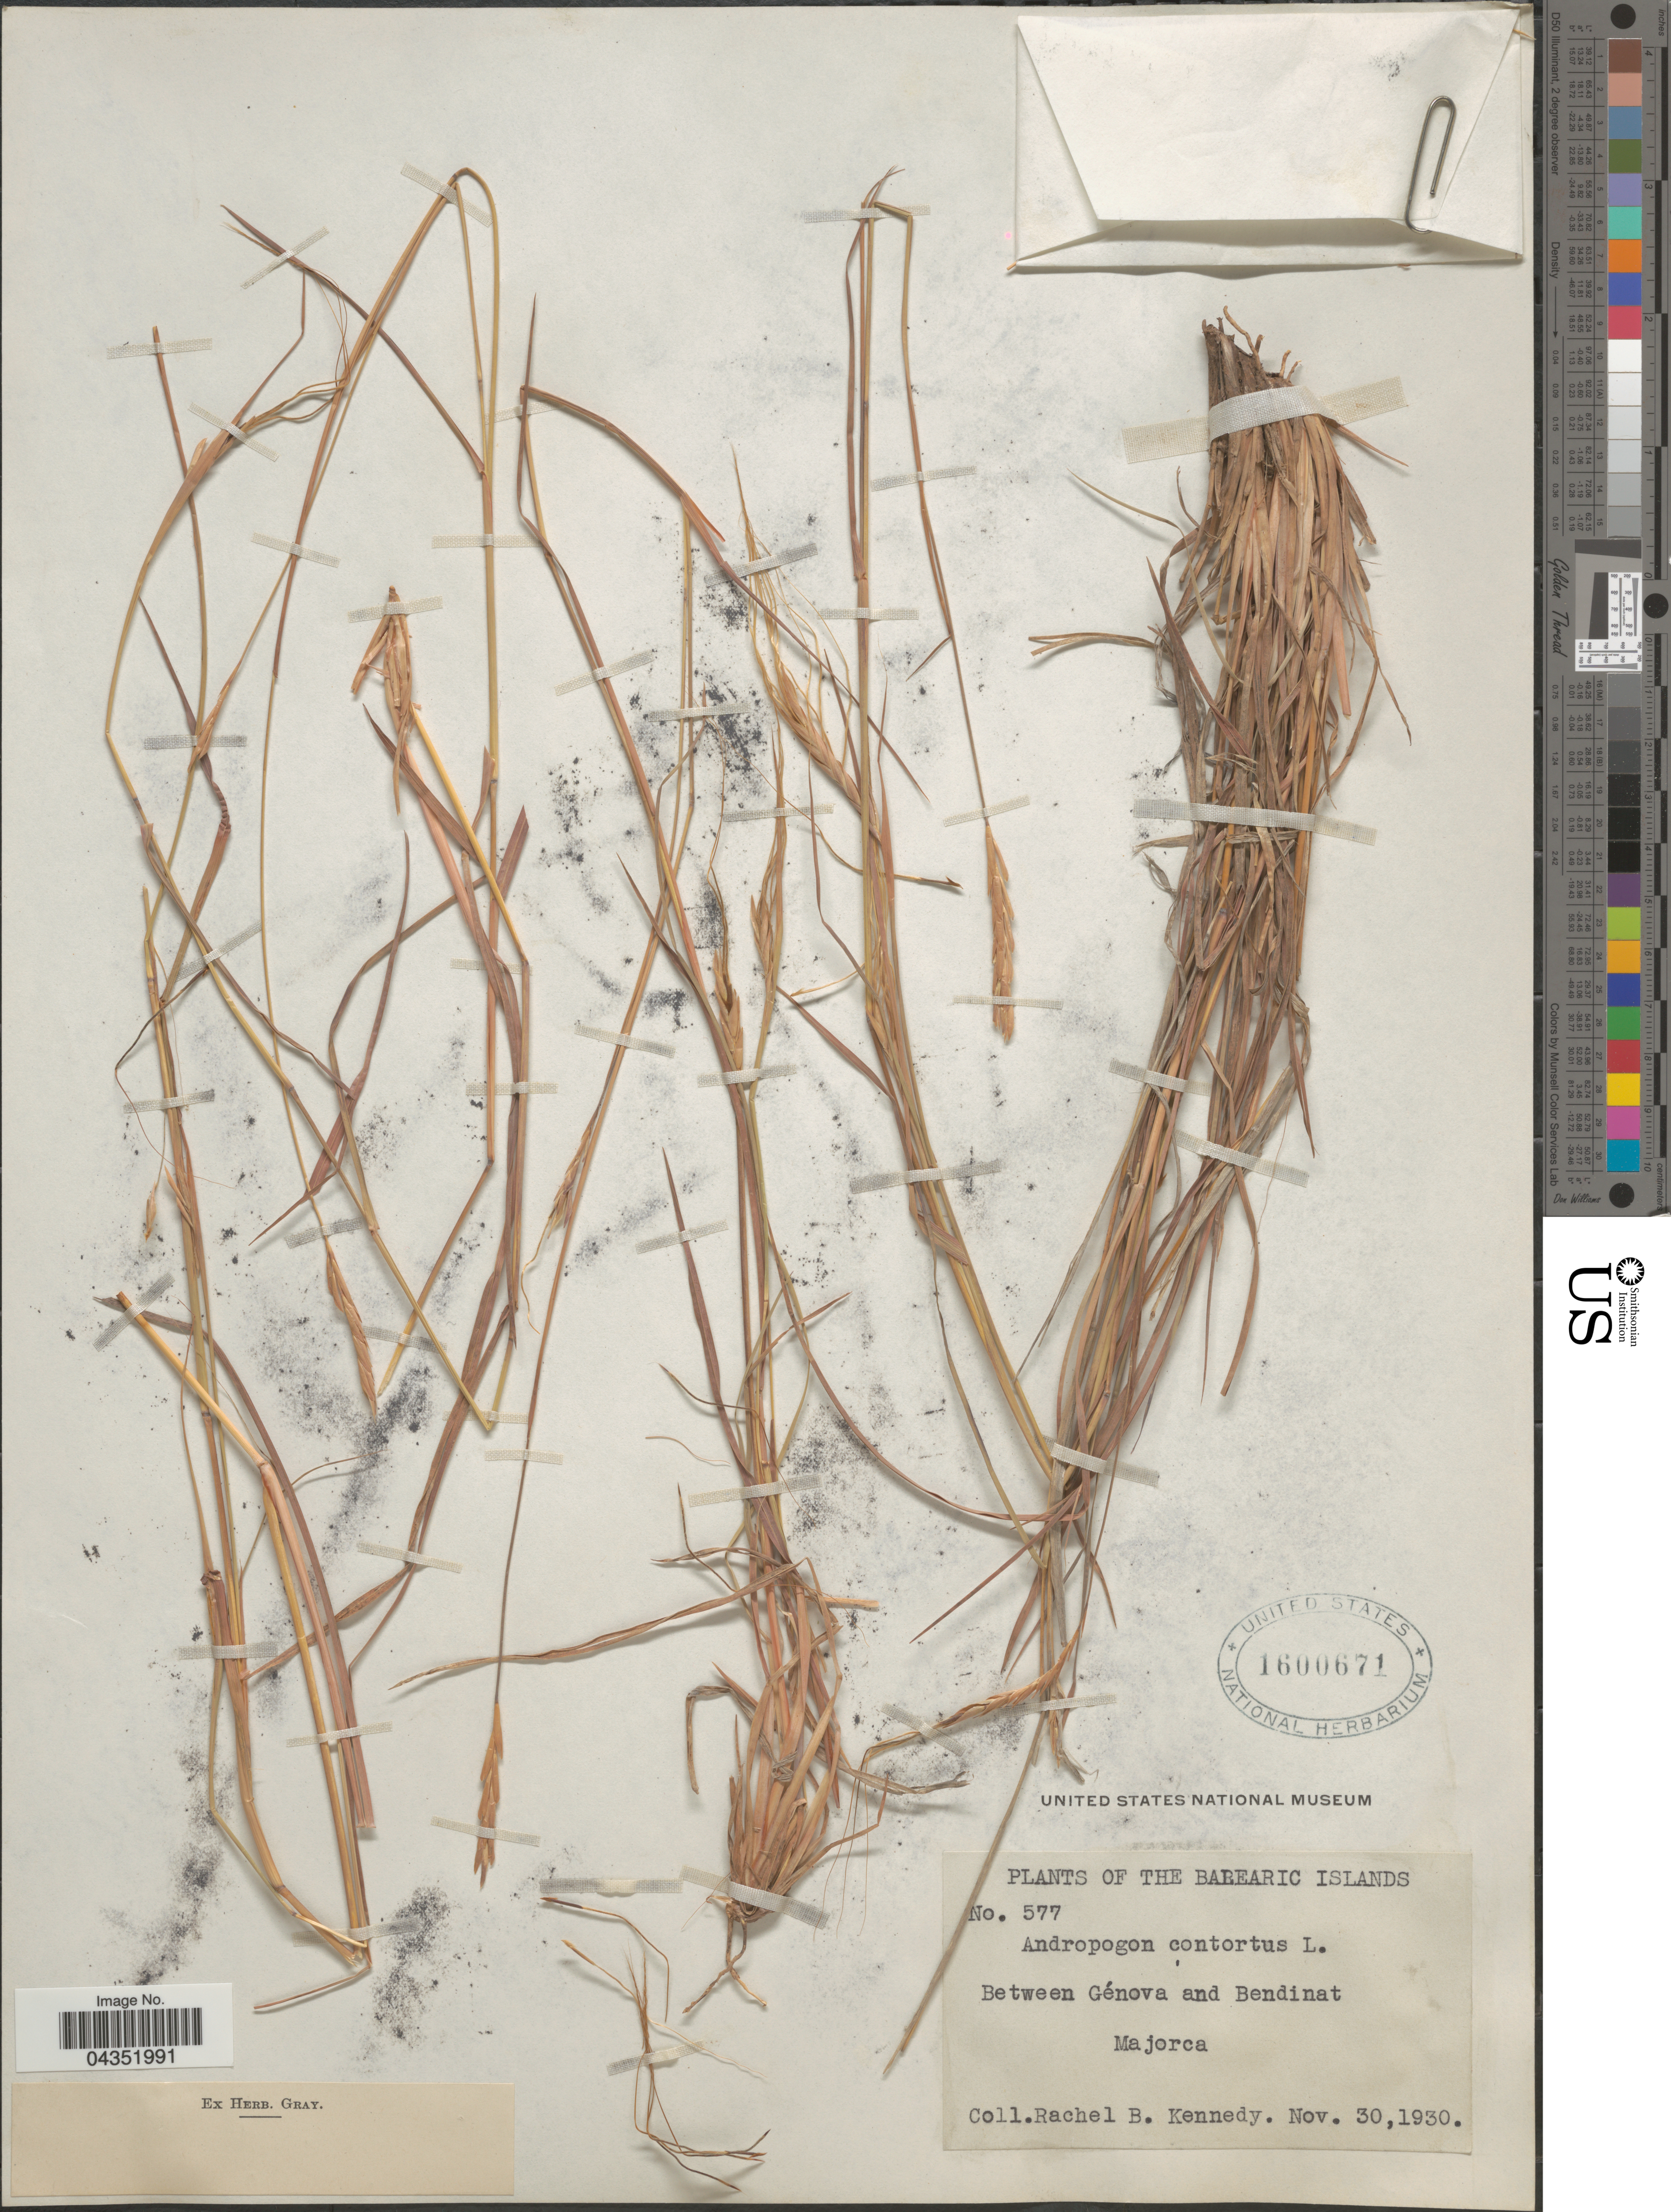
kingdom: Plantae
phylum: Tracheophyta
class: Liliopsida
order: Poales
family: Poaceae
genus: Heteropogon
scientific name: Heteropogon contortus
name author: (L.) P. Beauv. ex Roem. & Schult.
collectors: Kennedy, R.B.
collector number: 577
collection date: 1930-11-30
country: Spain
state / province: Islas Baleares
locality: The Balearic Islands. Between Génova and Bendinat. Majorca.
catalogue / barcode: US 1600671